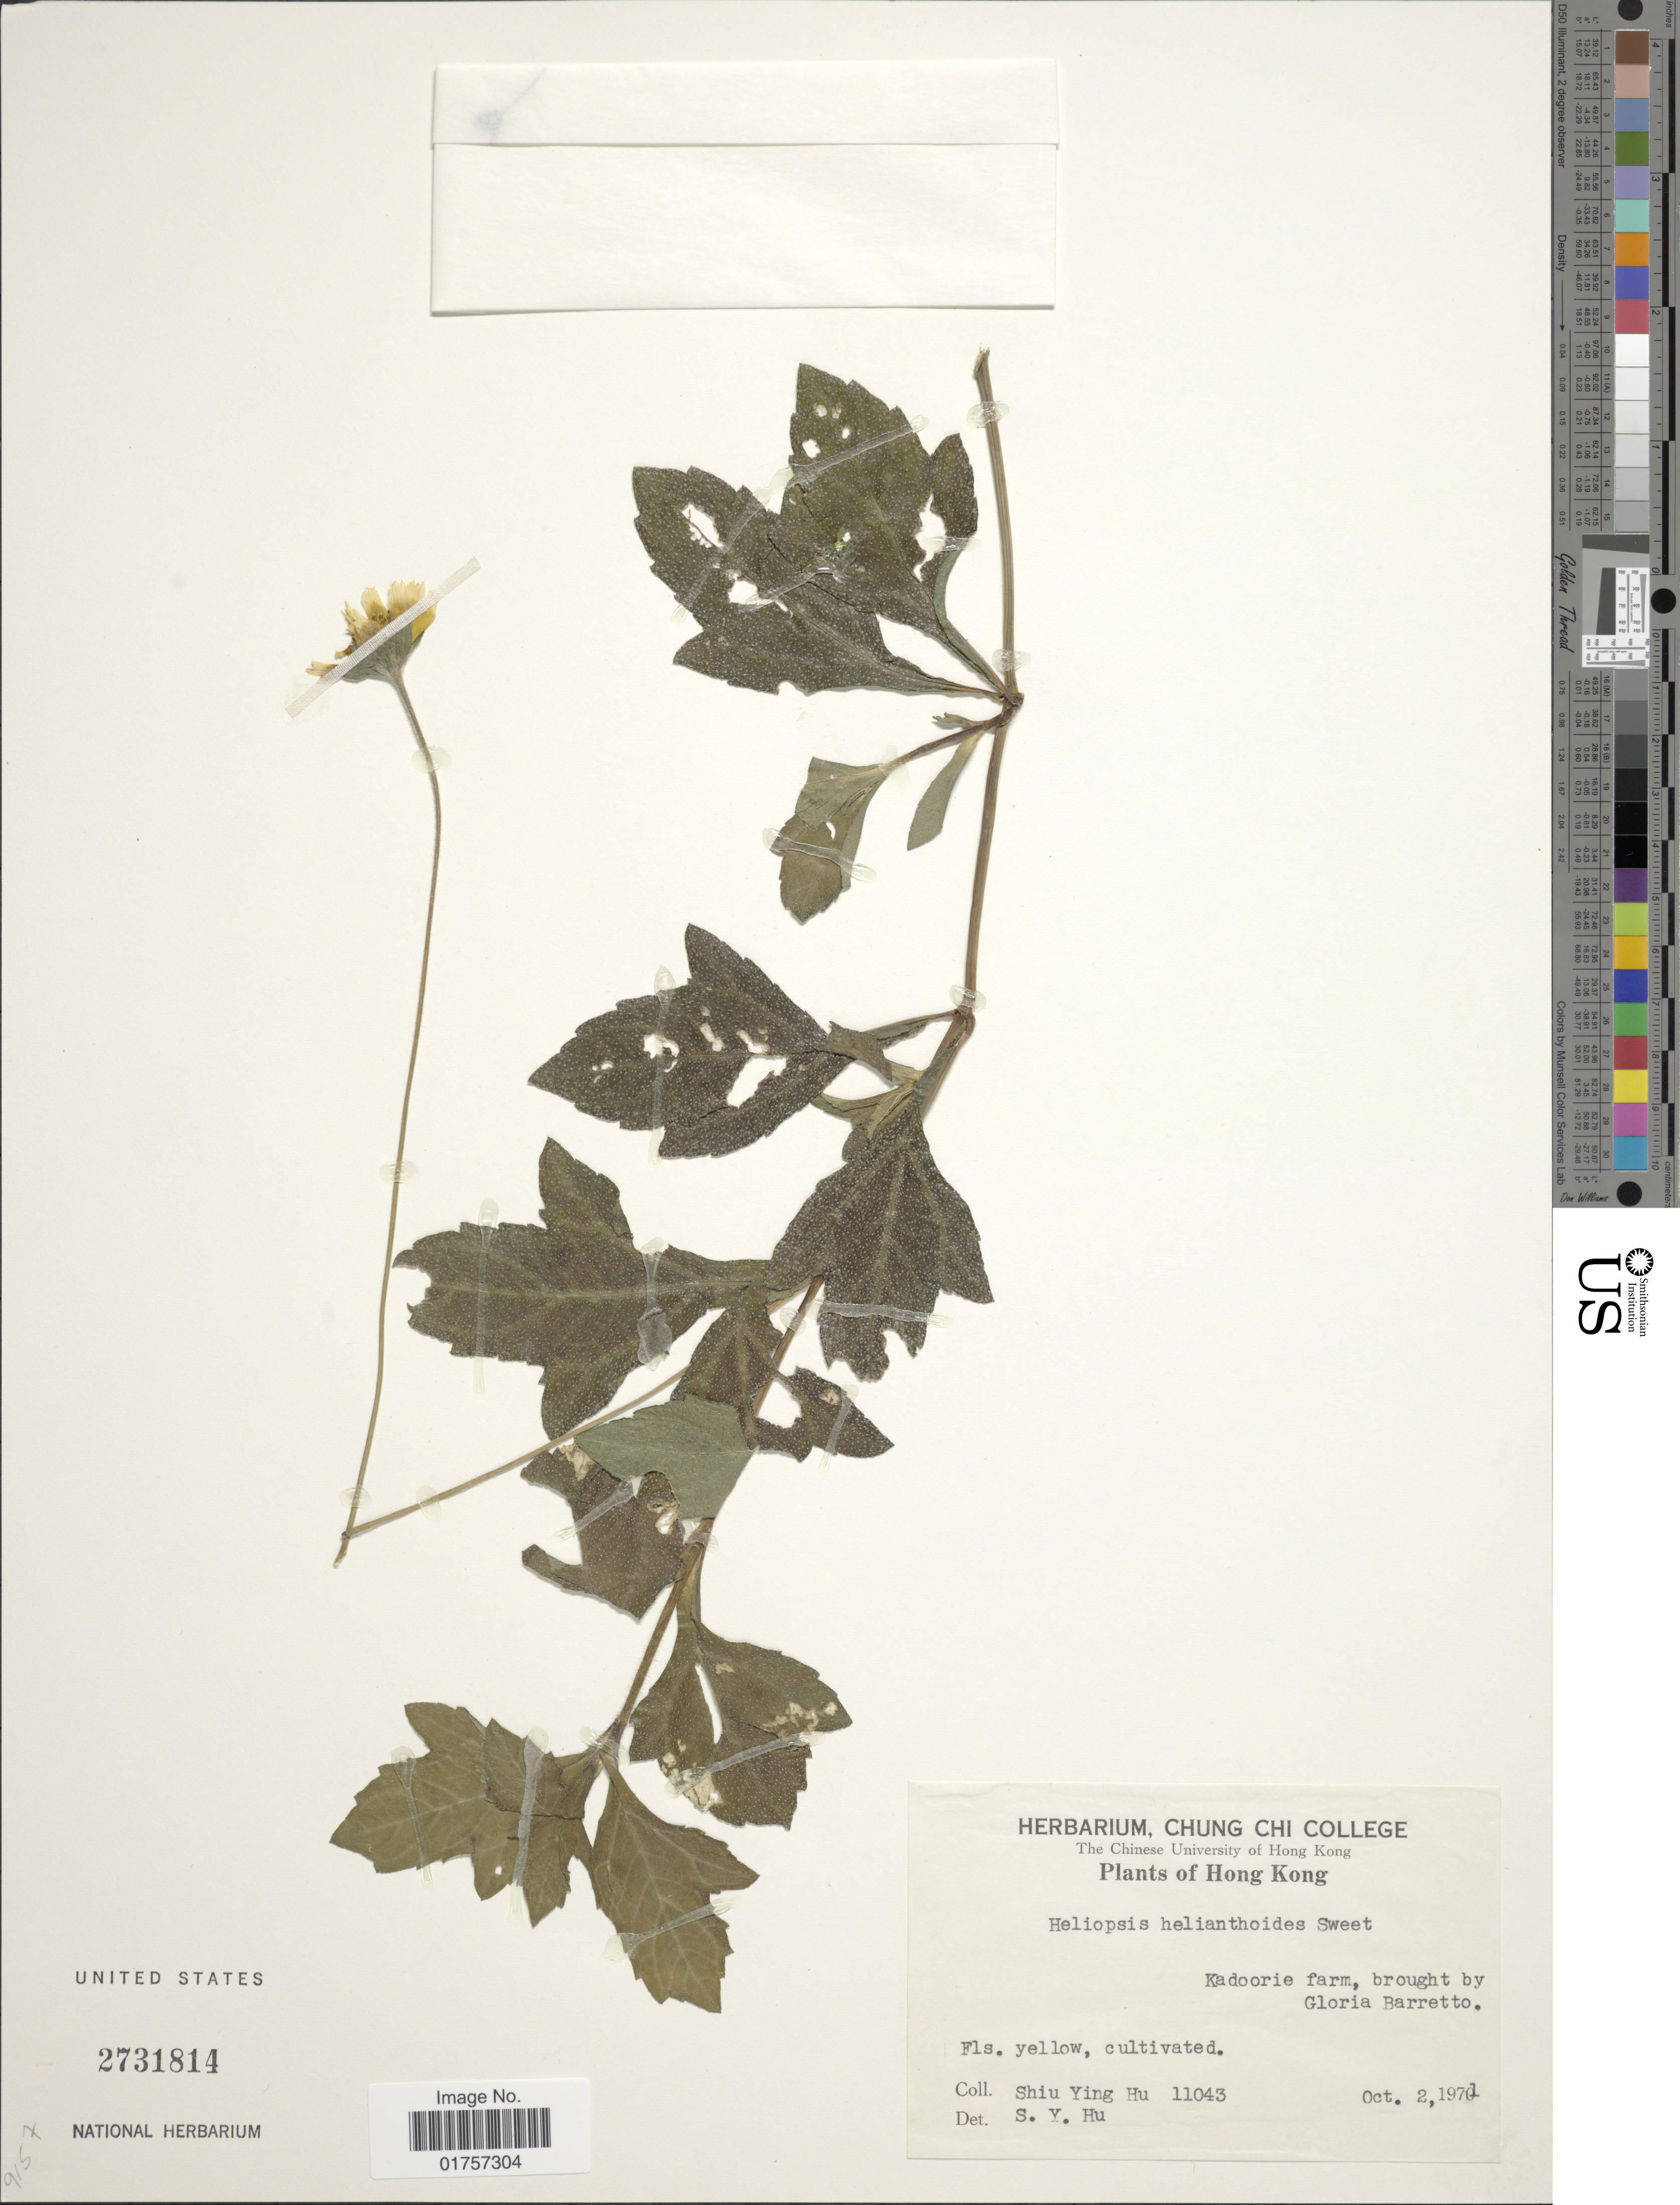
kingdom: Plantae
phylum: Tracheophyta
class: Magnoliopsida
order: Asterales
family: Asteraceae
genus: Heliopsis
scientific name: Heliopsis helianthoides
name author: (L.) Sweet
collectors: S. Y. Hu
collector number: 11043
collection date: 1971-10-02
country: China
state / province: Hong Kong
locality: Kadoorie farm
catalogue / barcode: US 2731814